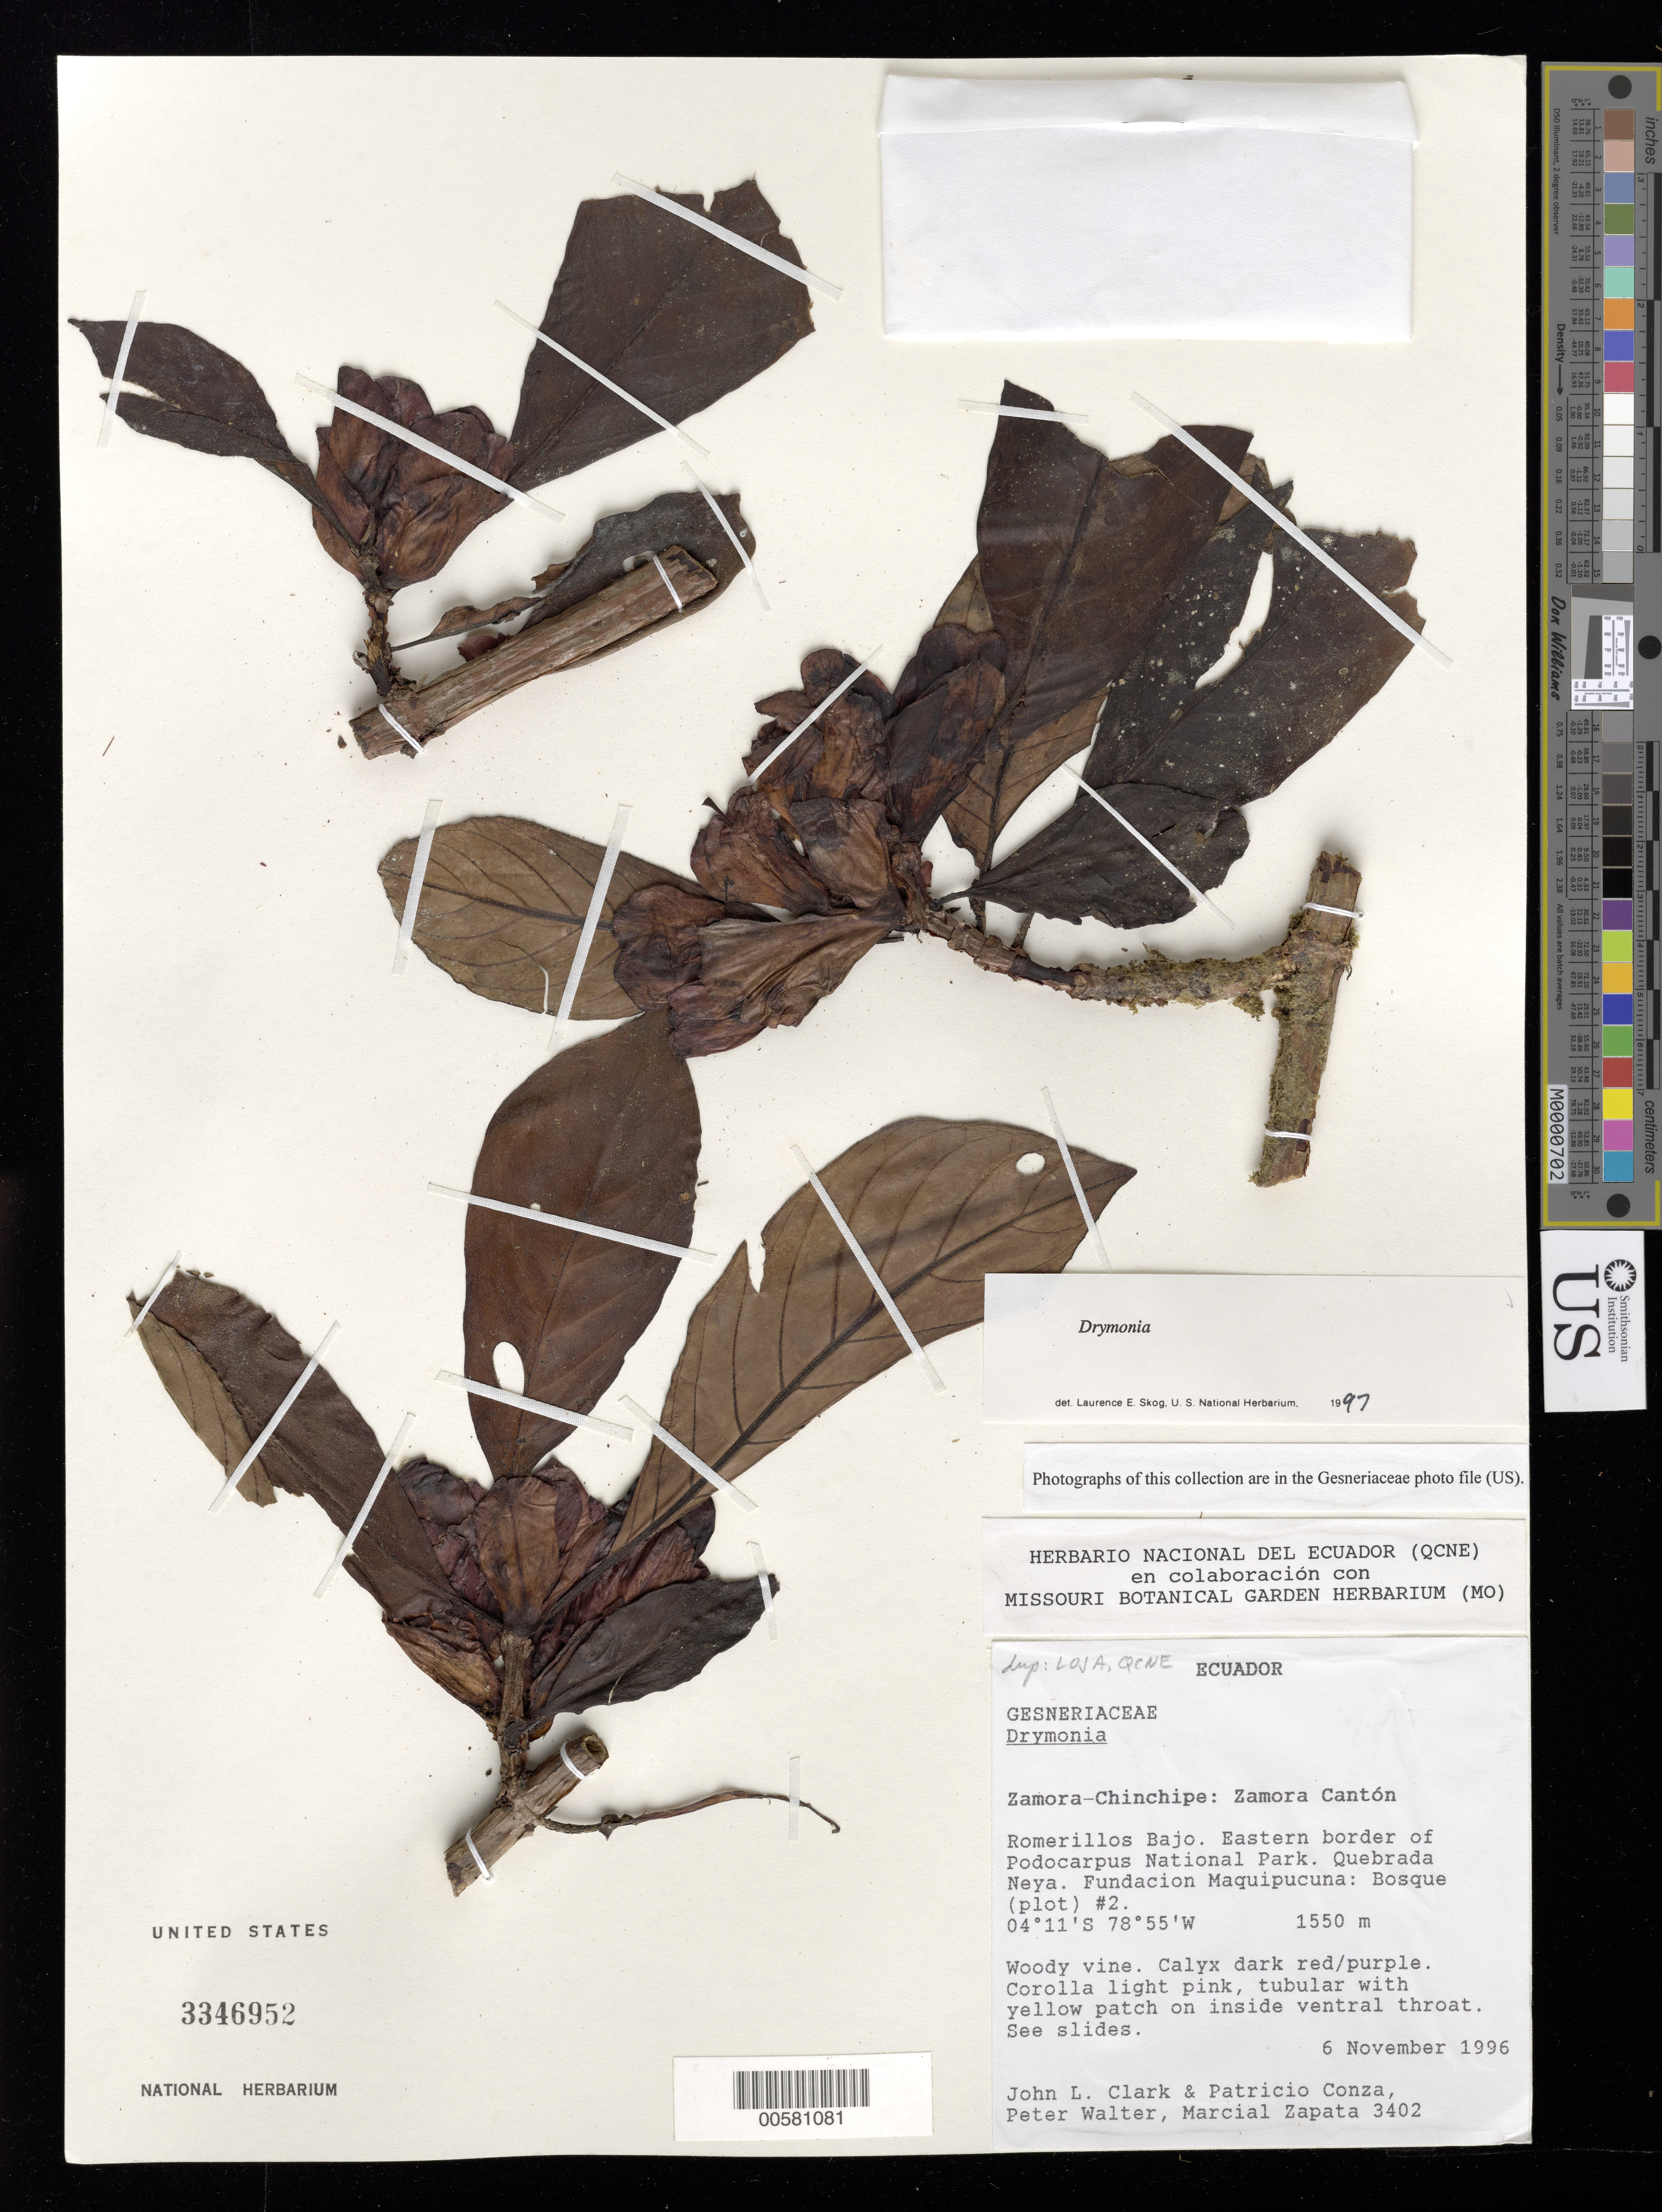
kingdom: Plantae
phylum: Tracheophyta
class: Magnoliopsida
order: Lamiales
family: Gesneriaceae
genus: Drymonia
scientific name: Drymonia sp.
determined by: Clark, J. L., (SEL), The Marie Selby Botanical Garden (UNITED STATES)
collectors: J. L. Clark, P. Conza, P. Walter & M. Zapata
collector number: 3402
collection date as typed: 06 Nov 1996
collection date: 1996-11-06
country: Ecuador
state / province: Zamora-Chinchipe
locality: Zamora Cantón. Romerillos Bajo, eastern border of Podocarpus National Park, Quebrada Neya. Fundacion Maquipucuna: Bosque (plot) #2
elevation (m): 1550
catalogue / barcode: US 3346952